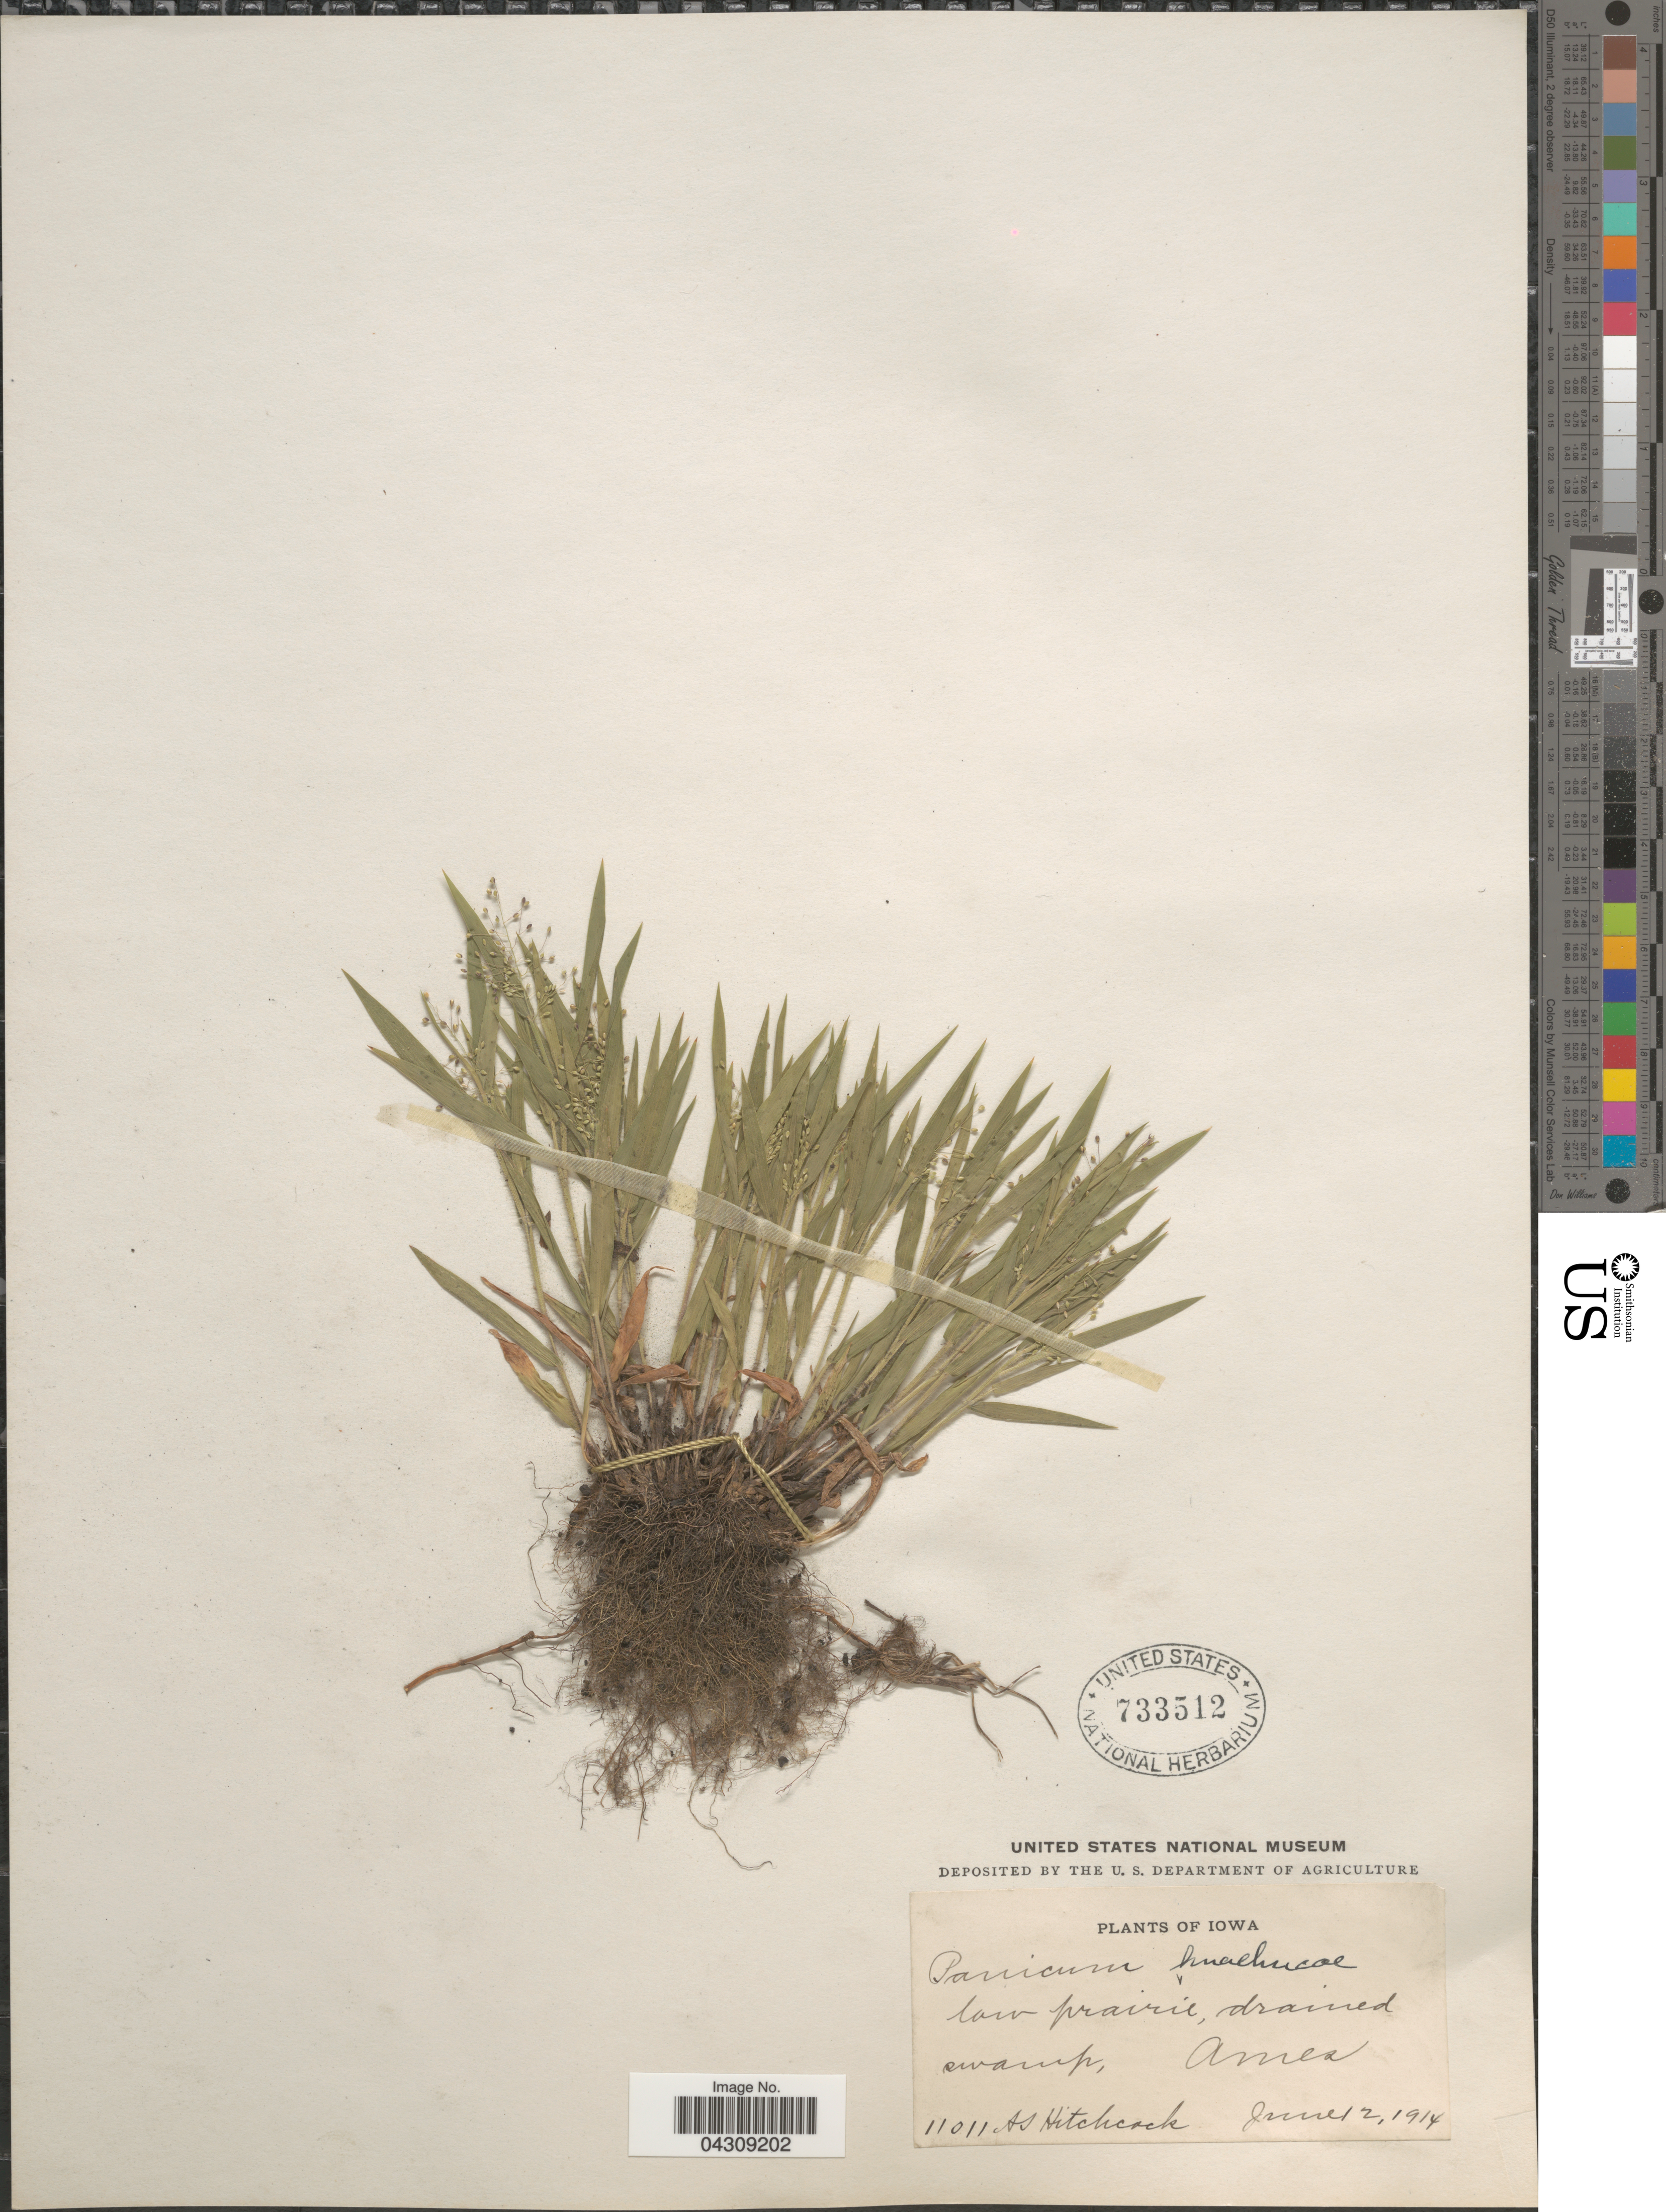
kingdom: Plantae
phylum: Tracheophyta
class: Liliopsida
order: Poales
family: Poaceae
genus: Dichanthelium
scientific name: Dichanthelium acuminatum var. acuminatum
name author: (Sw.) Gould & C.A. Clark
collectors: A. S. Hitchcock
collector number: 11011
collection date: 1914-06-12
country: United States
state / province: Iowa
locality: Low prairie, drained swamp, Ames.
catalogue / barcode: US 733512